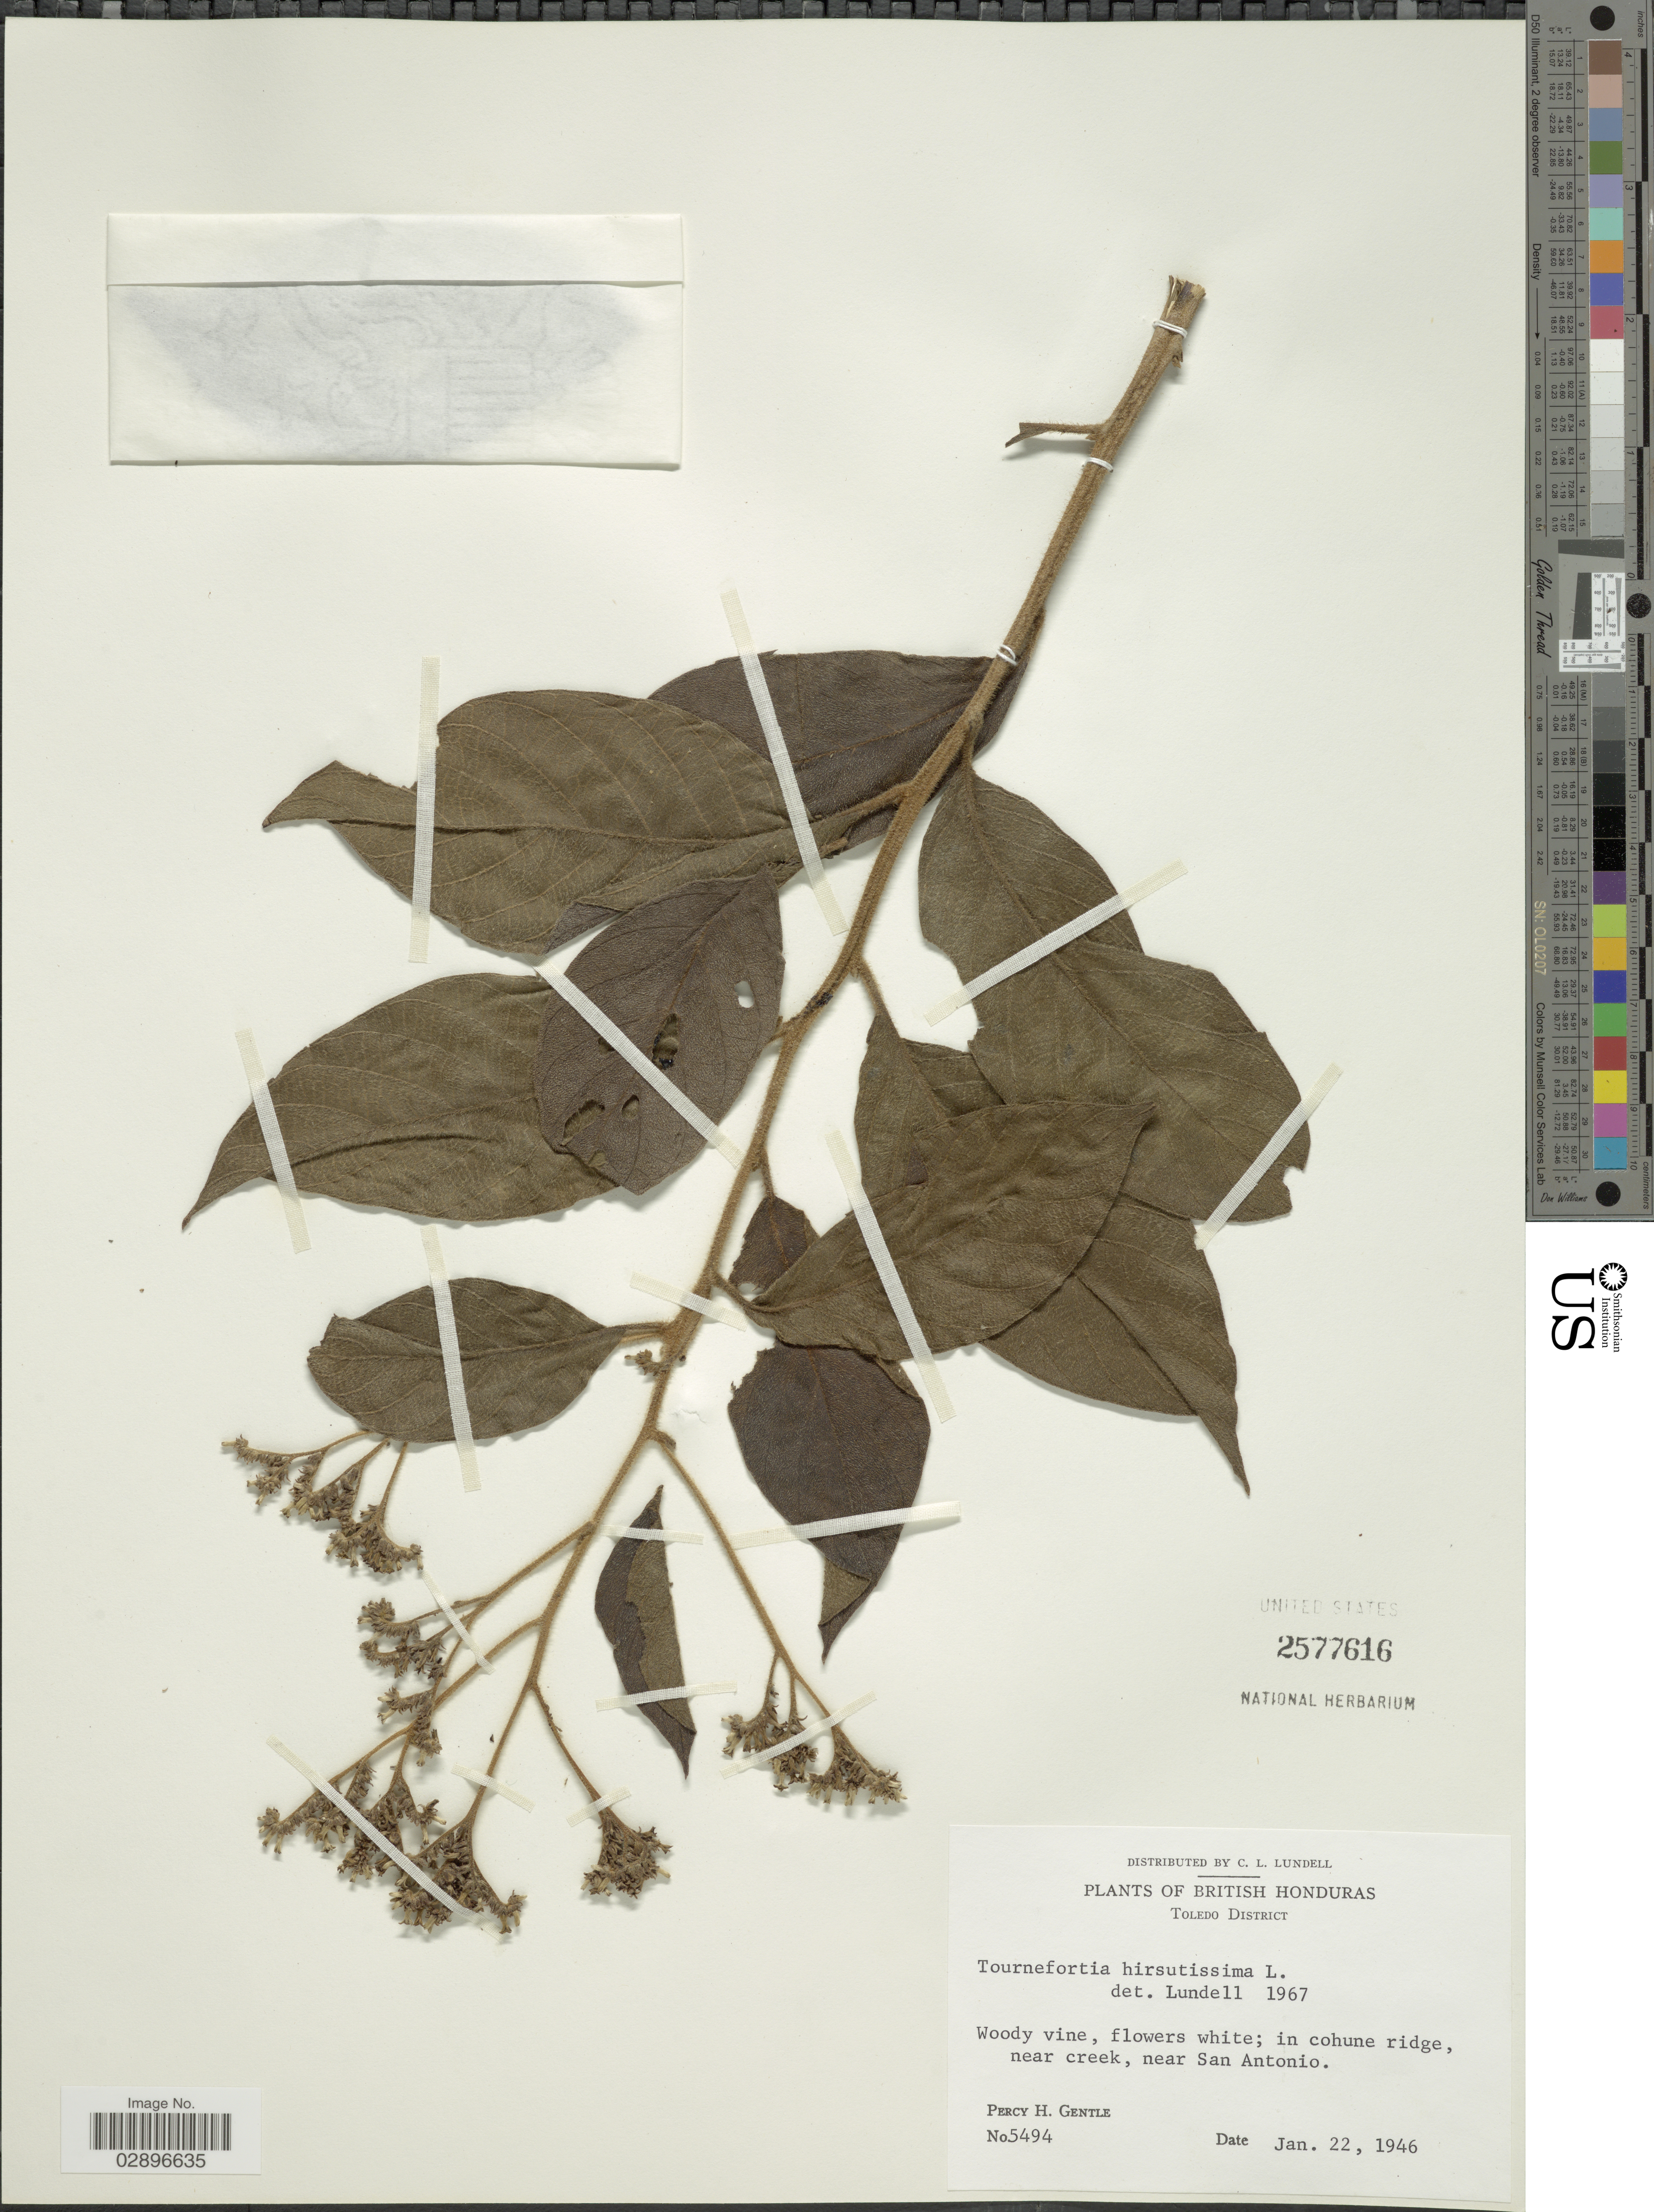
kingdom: Plantae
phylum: Tracheophyta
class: Magnoliopsida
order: Boraginales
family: Heliotropiaceae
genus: Tournefortia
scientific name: Tournefortia hirsutissima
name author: L.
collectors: P. H. Gentle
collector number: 5494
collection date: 1946-01-22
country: Belize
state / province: Toledo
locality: British Honduras. Toledo District. Near creek, near San Antonio.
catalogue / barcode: US 2577616